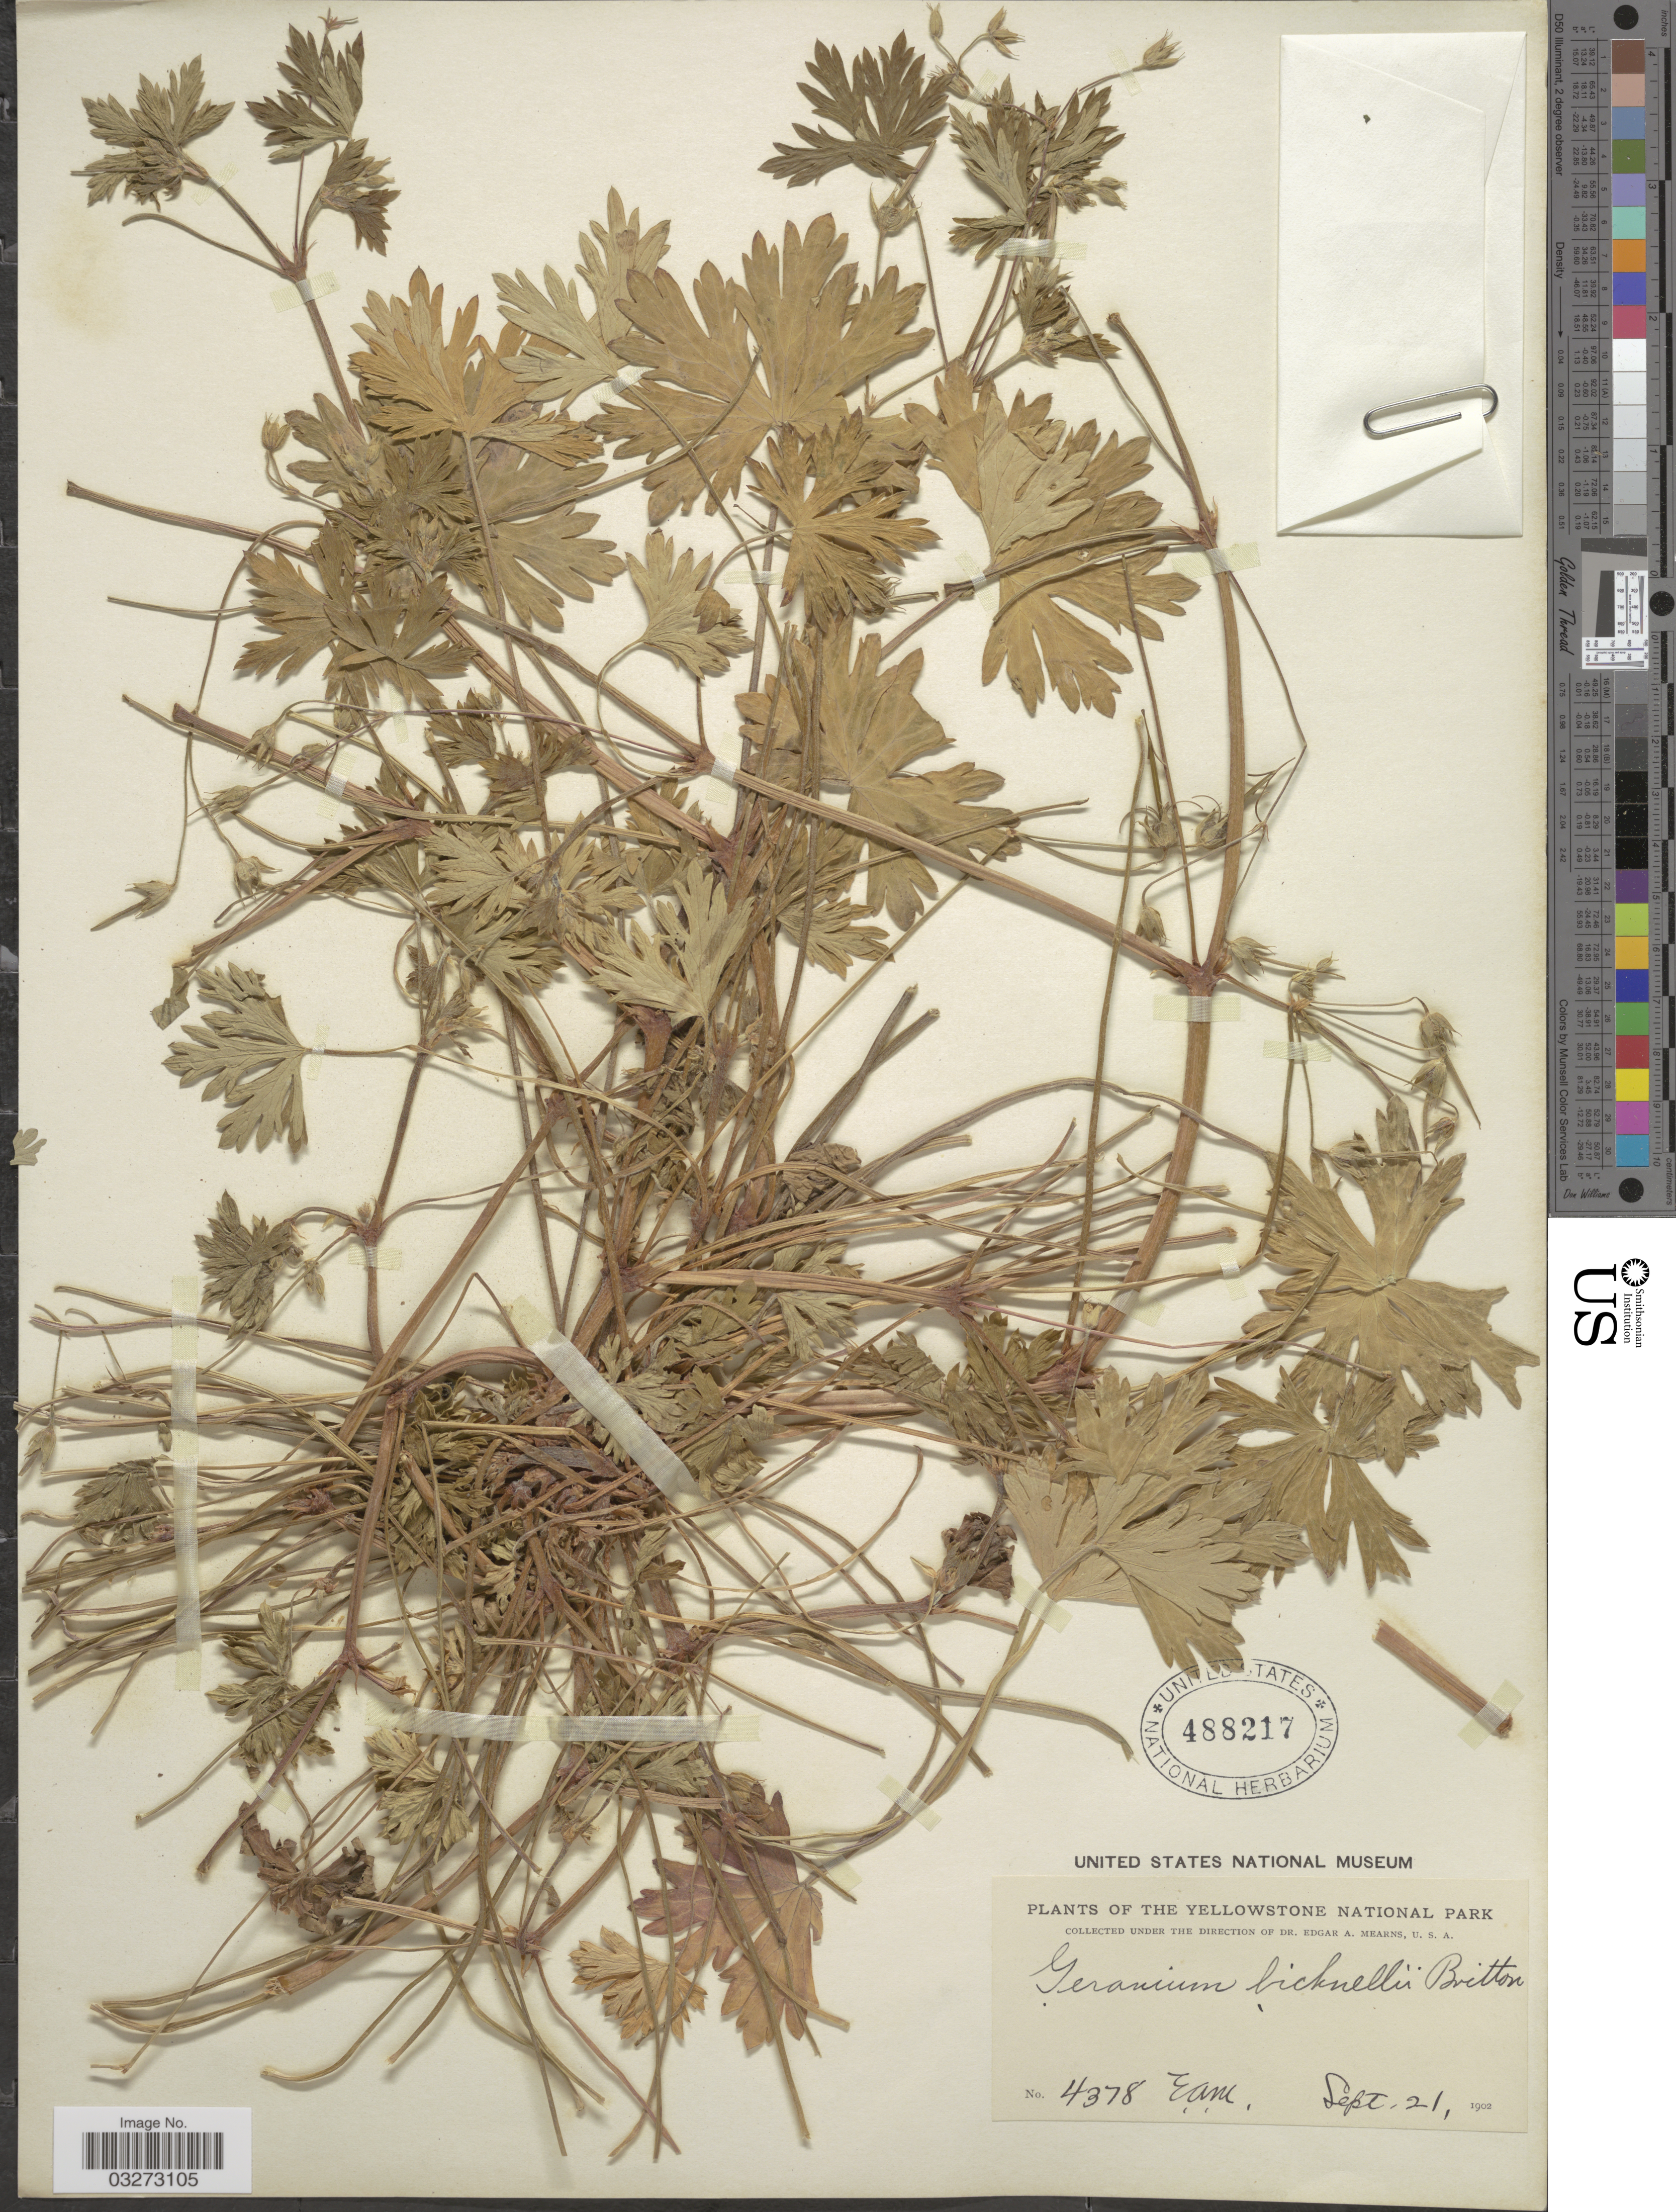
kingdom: Plantae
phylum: Tracheophyta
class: Magnoliopsida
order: Geraniales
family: Geraniaceae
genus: Geranium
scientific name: Geranium bicknellii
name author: Britton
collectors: E. A. Mearns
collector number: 4378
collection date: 1902-09-21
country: United States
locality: The Yellowstone National Park.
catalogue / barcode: US 488217